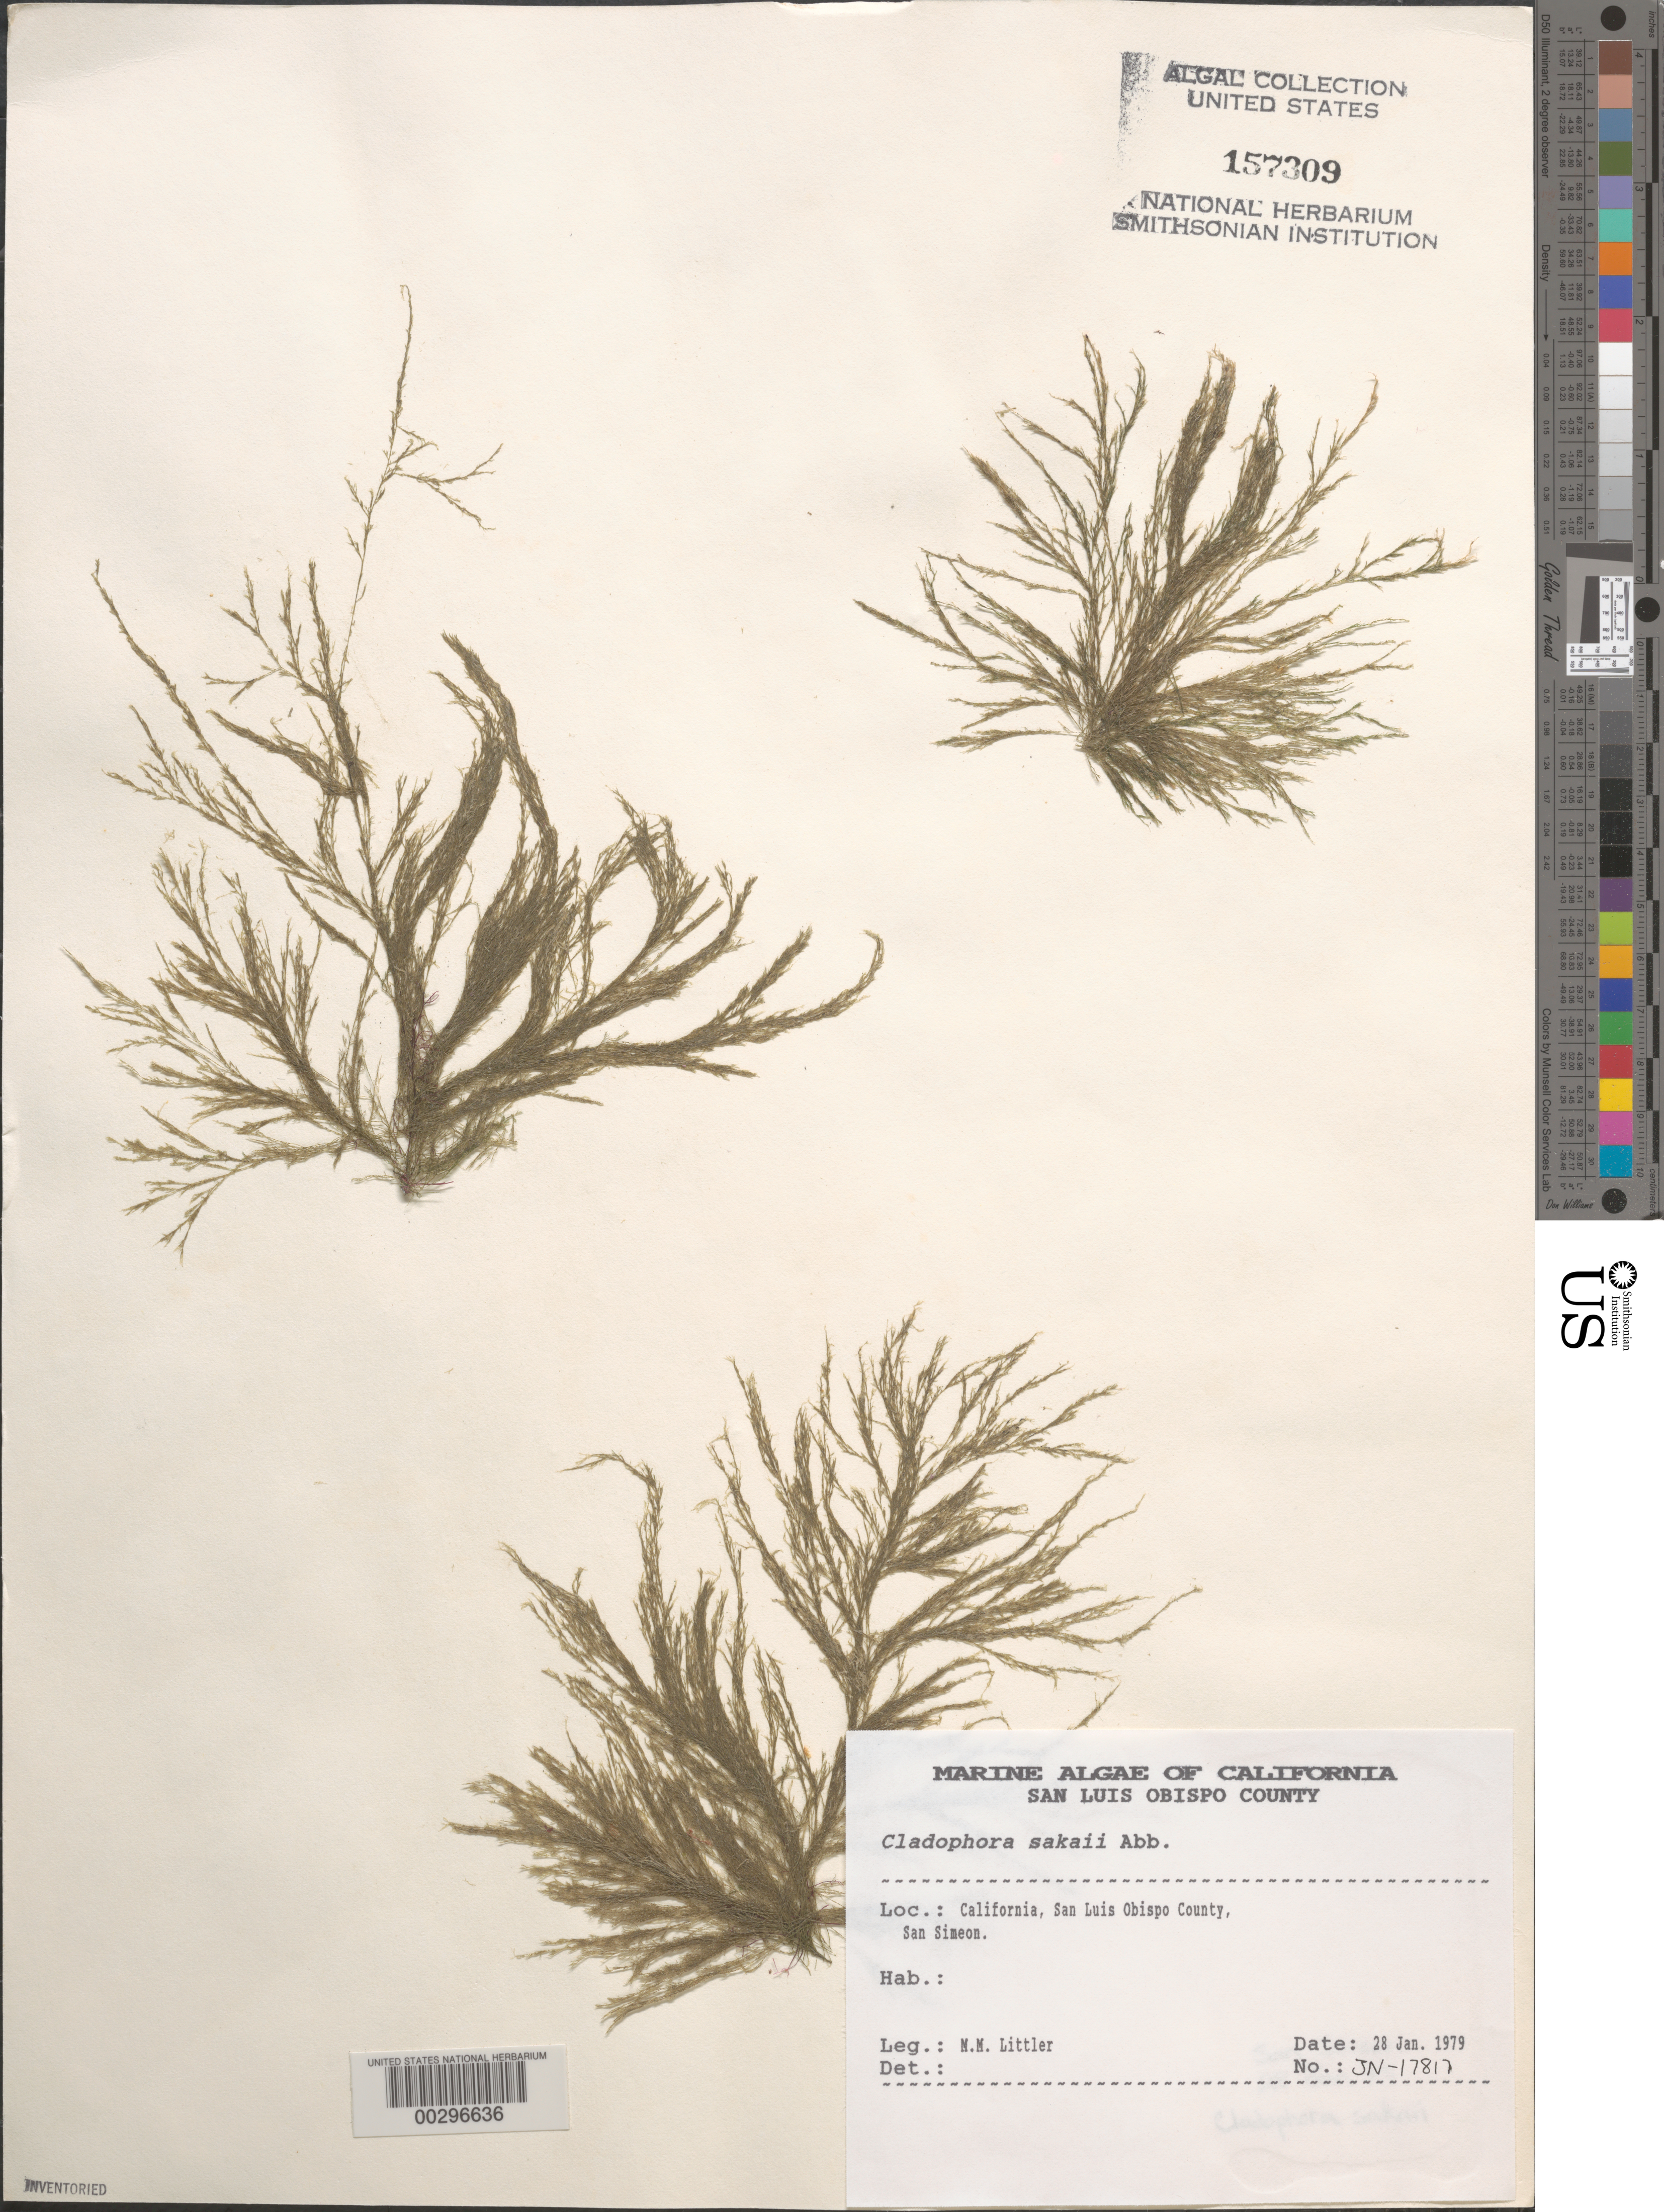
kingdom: Plantae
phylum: Chlorophyta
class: Ulvophyceae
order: Cladophorales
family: Cladophoraceae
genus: Lychaete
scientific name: Lychaete sakaii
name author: (I.A. Abbott) M.J. Wynne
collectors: M. M. Littler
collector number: Jn-17817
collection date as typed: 28 Jan 1979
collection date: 1979-01-28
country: United States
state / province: California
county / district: San Luis Obispo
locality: San Simeon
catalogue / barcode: US 157309